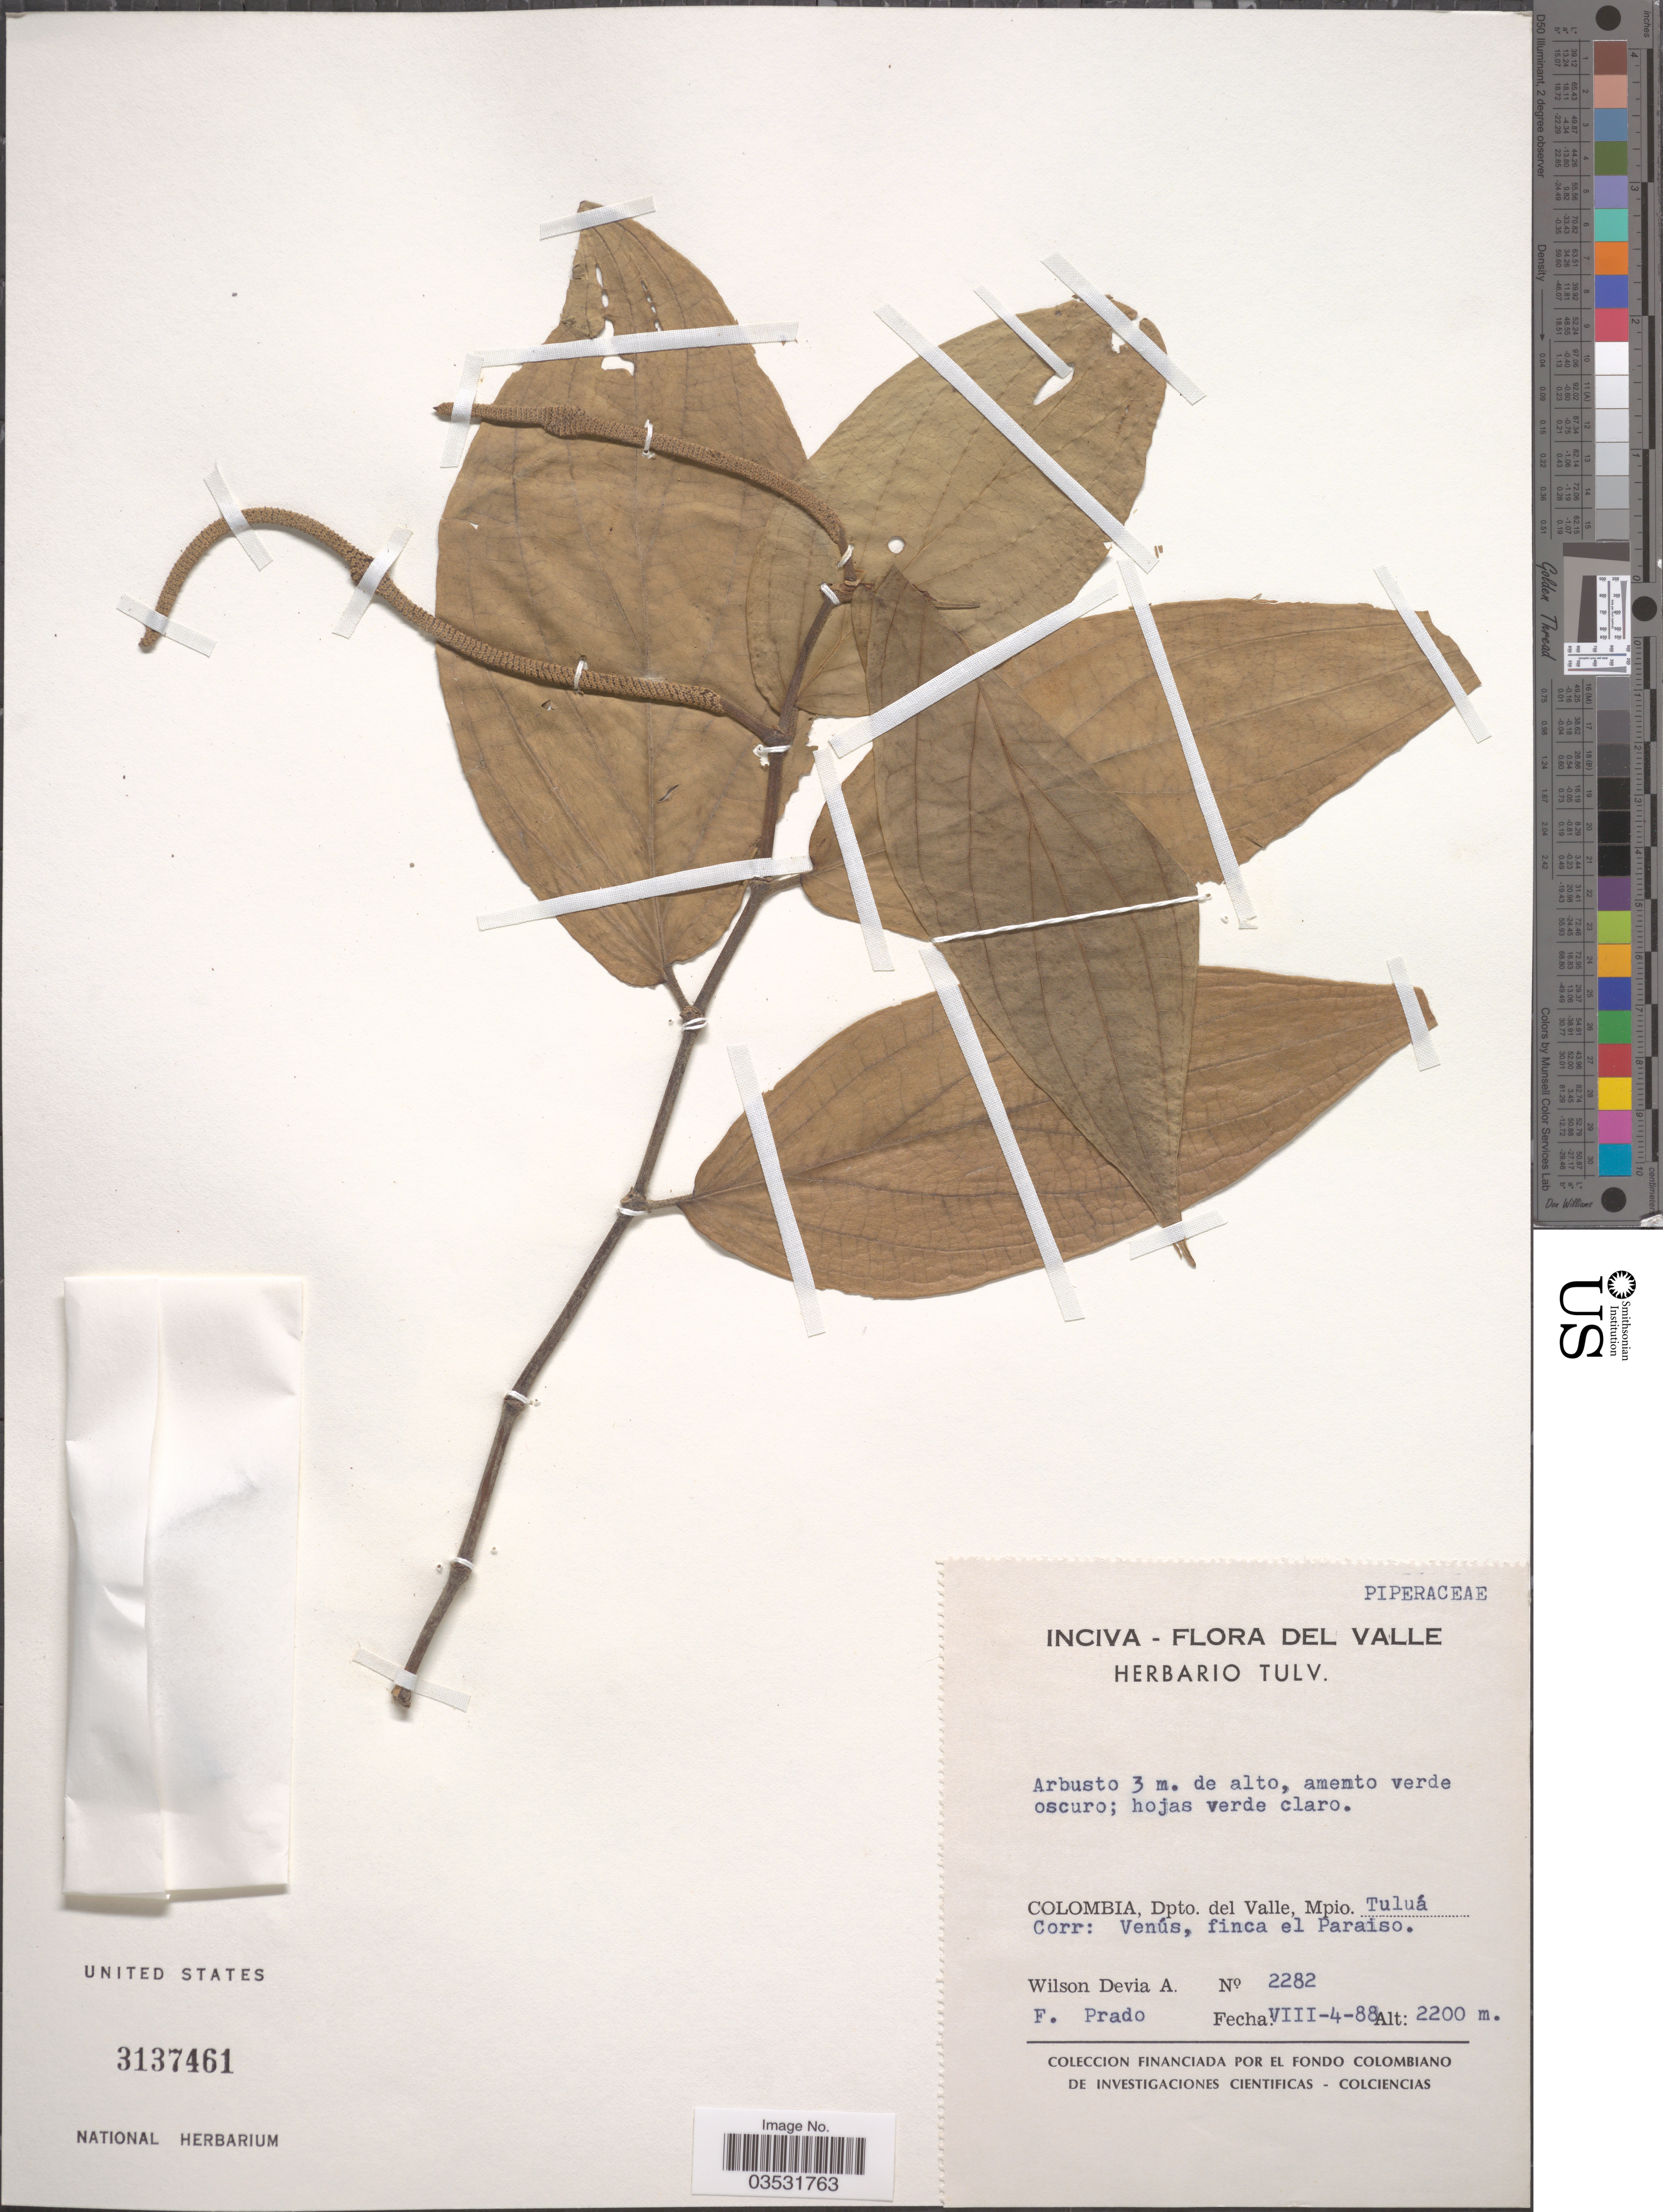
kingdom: Plantae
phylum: Tracheophyta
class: Magnoliopsida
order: Piperales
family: Piperaceae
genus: Piper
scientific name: Piper sp.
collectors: W. Devia A. & F. Prado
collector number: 2282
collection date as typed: Transcribed d/m/y: 4/8/88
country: Colombia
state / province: Valle del Cauca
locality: Dpto. del Valle, Mpio. Tuluá. Corr: Venús, finca el Paraiso.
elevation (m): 2200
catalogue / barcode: US 3137461